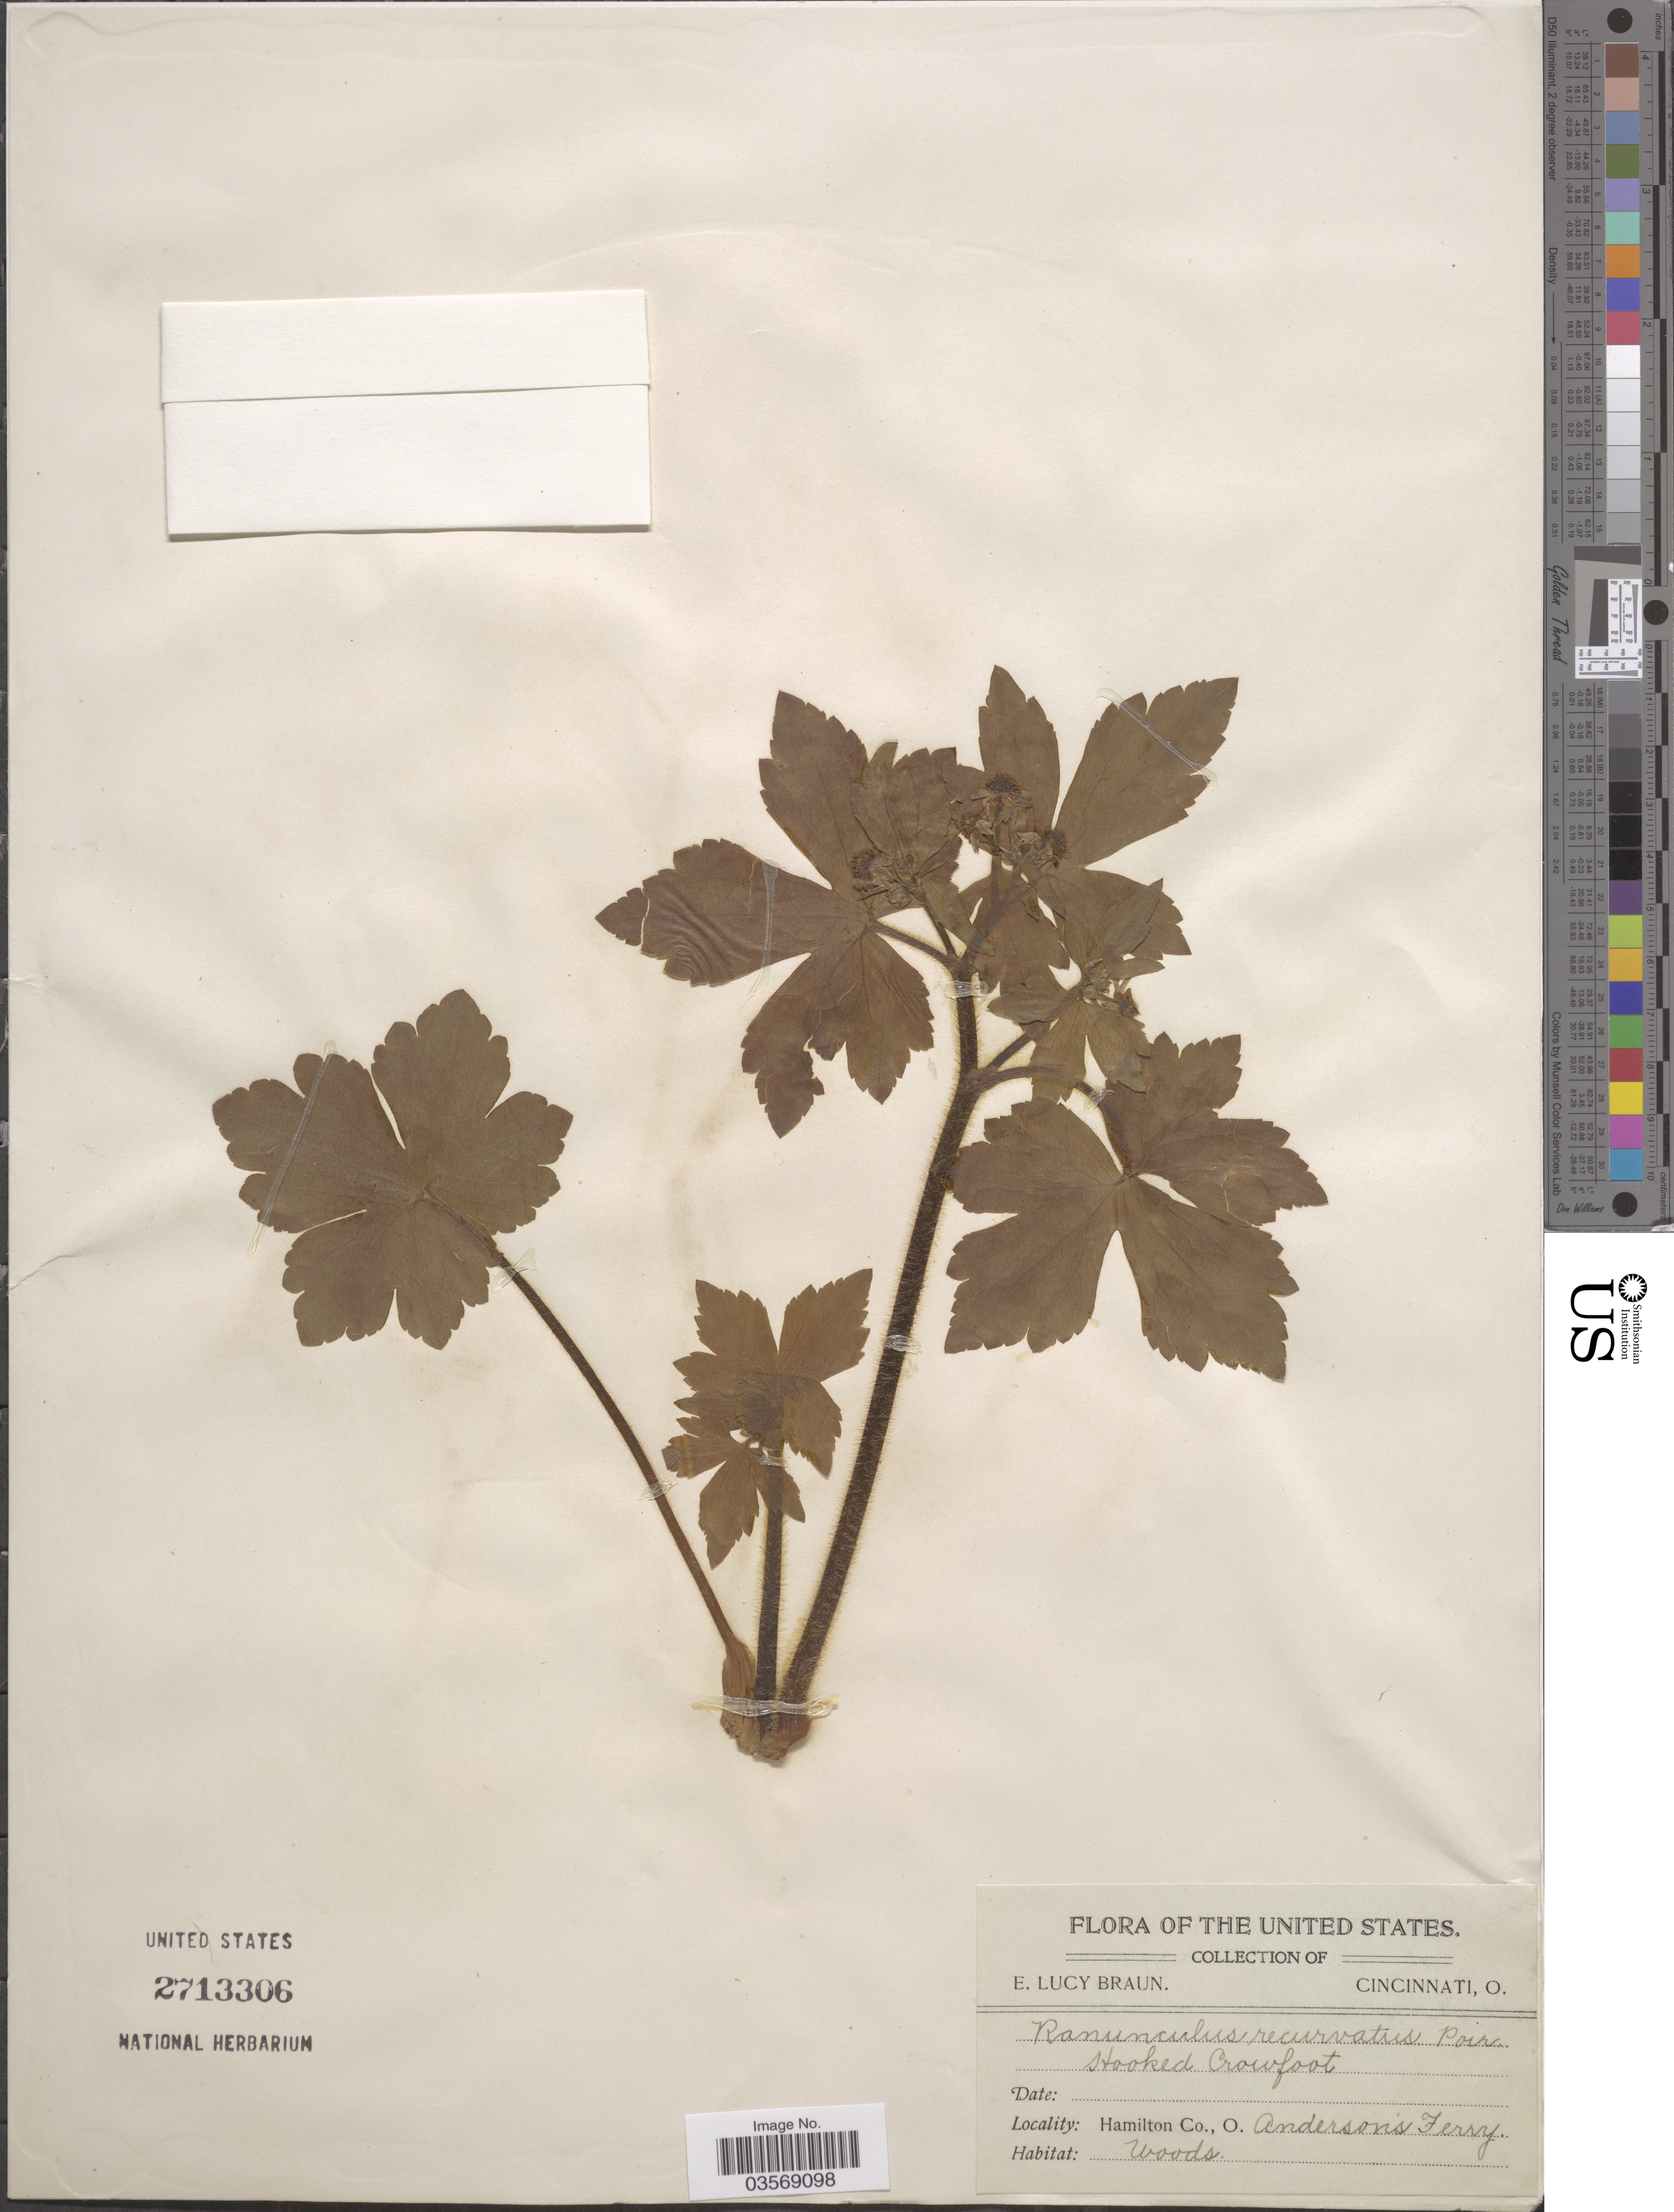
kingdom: Plantae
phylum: Tracheophyta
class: Magnoliopsida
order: Ranunculales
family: Ranunculaceae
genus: Ranunculus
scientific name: Ranunculus recurvatus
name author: Poir.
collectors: E. L. Braun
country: United States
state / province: Ohio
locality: Hamilton Co. Anderson's Ferry.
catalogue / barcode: US 2713306